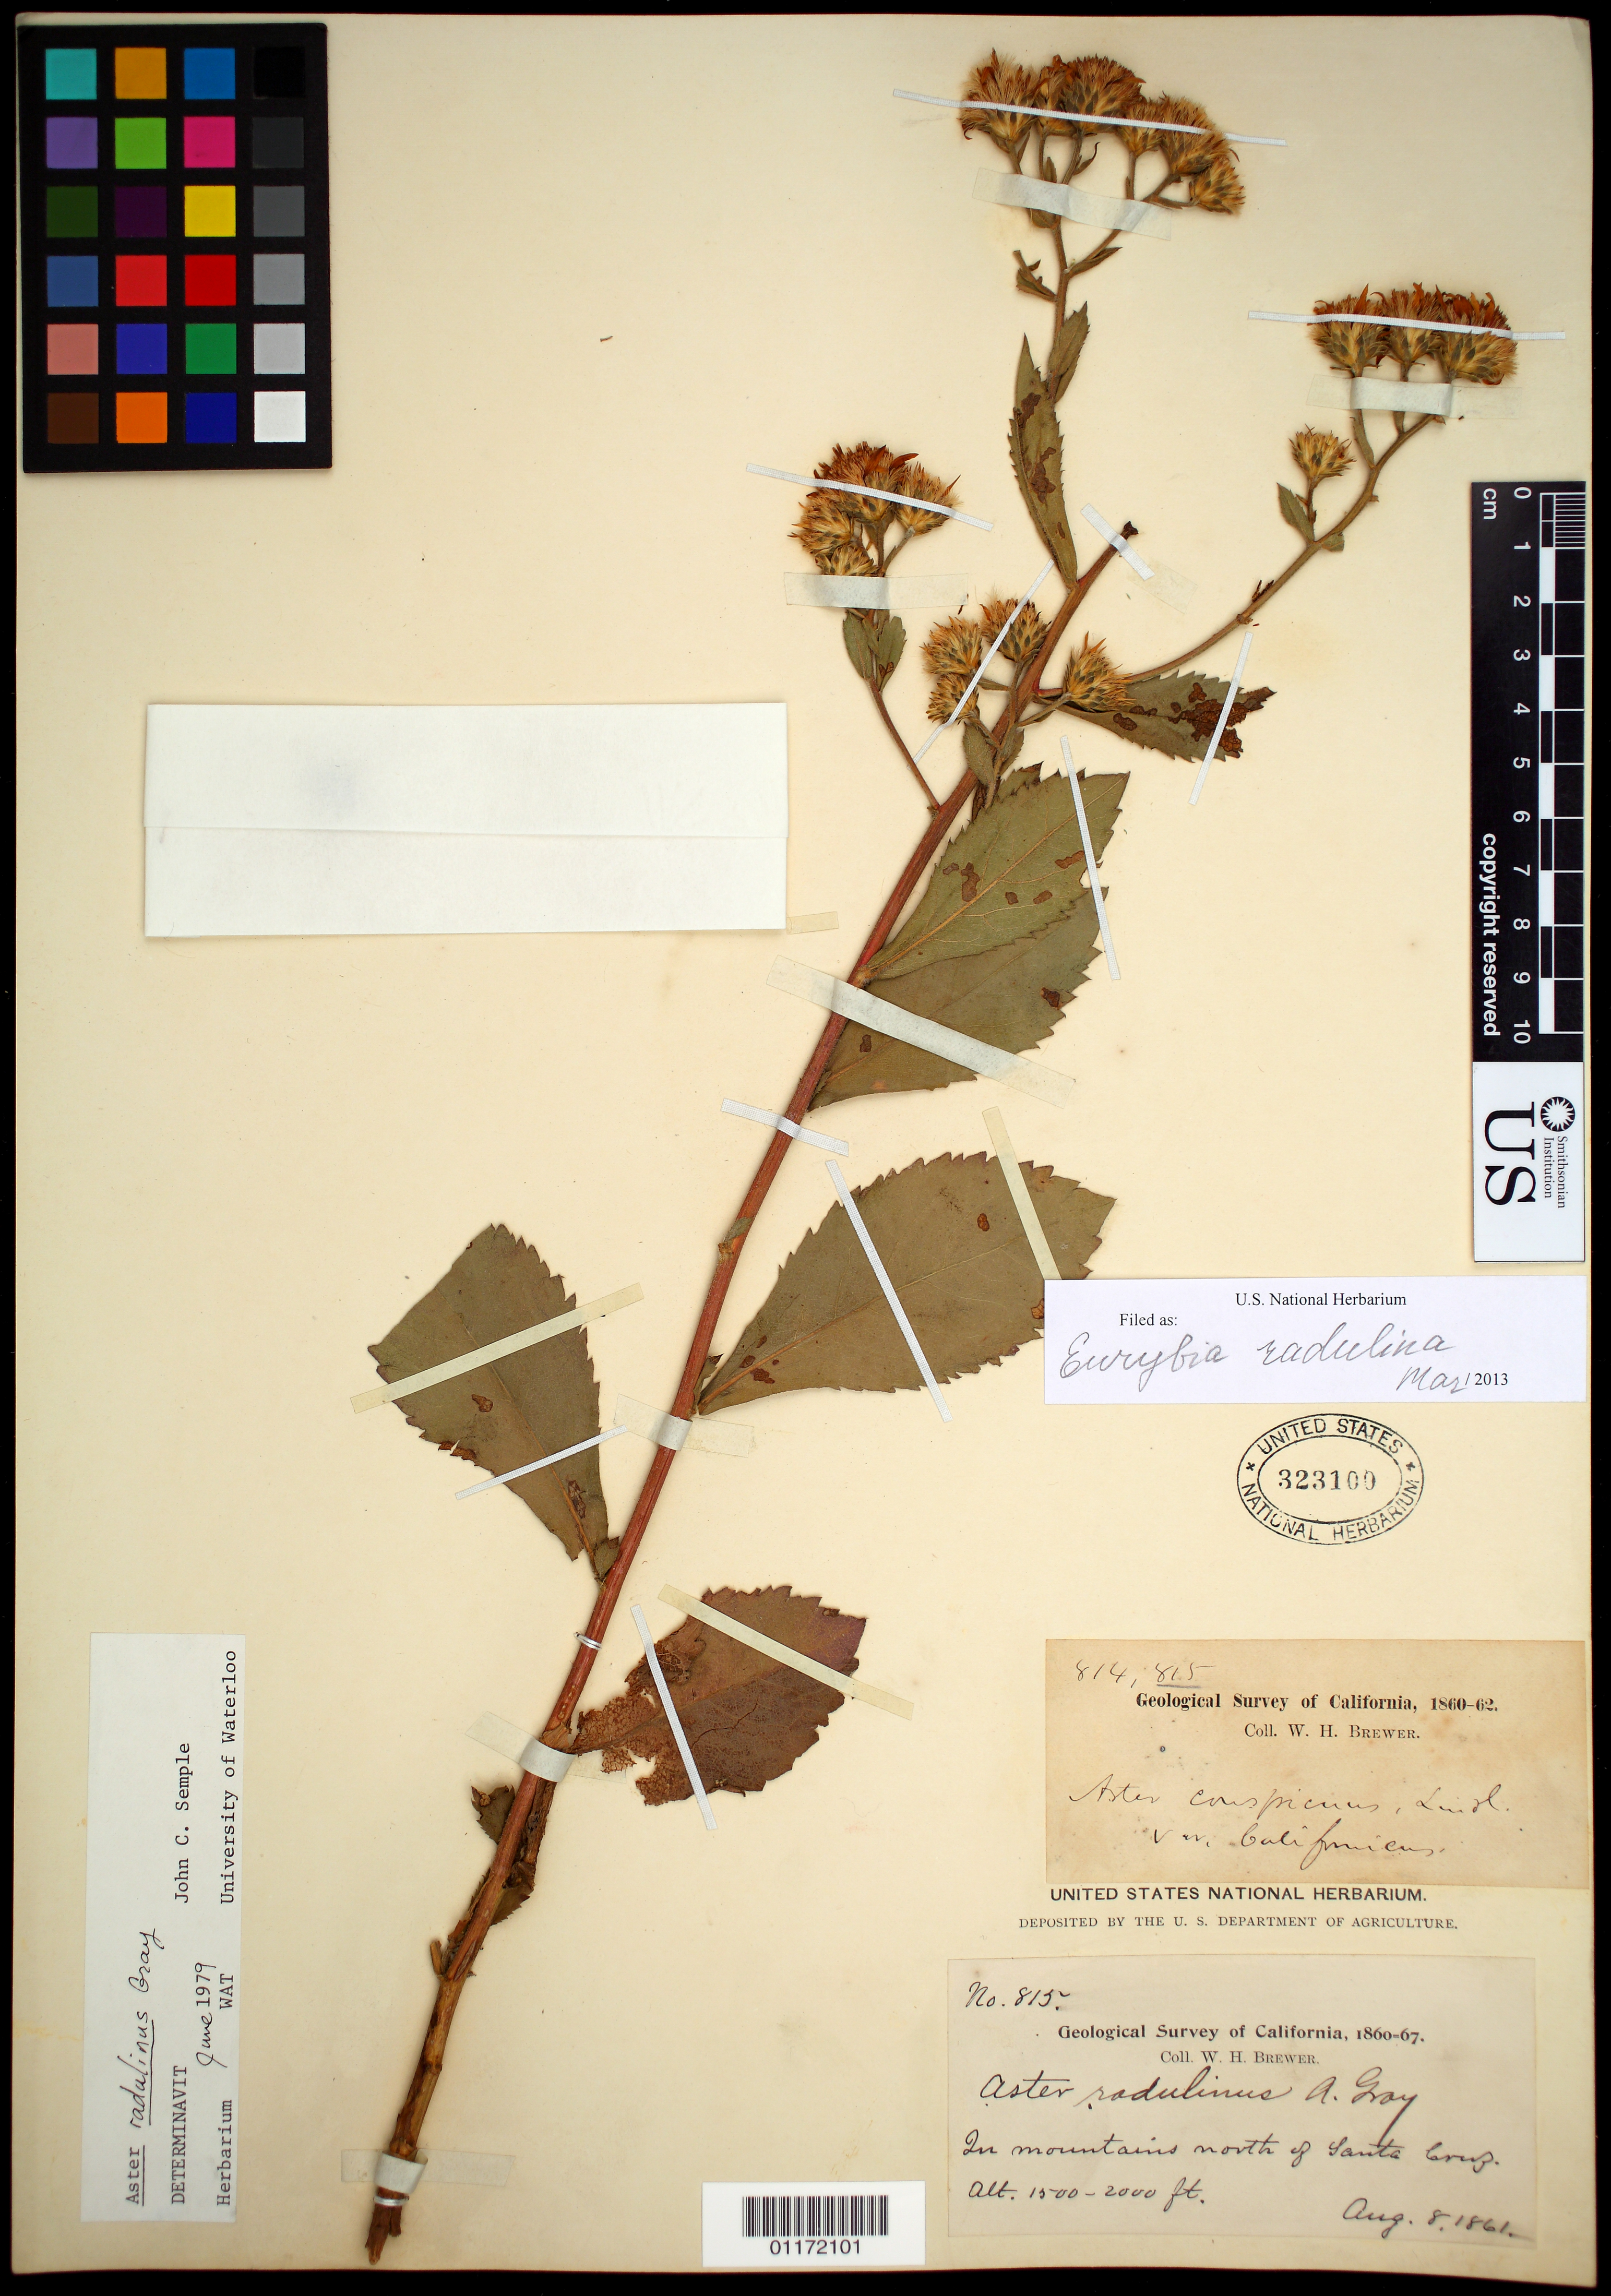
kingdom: Plantae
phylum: Tracheophyta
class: Magnoliopsida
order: Asterales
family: Asteraceae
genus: Eurybia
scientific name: Eurybia radulina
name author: (A. Gray) G.L. Nesom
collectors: W. H. Brewer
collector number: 815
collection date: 1861-08-08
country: United States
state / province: California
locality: in mountains north of Santa Cruz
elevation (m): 457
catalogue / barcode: US 323100